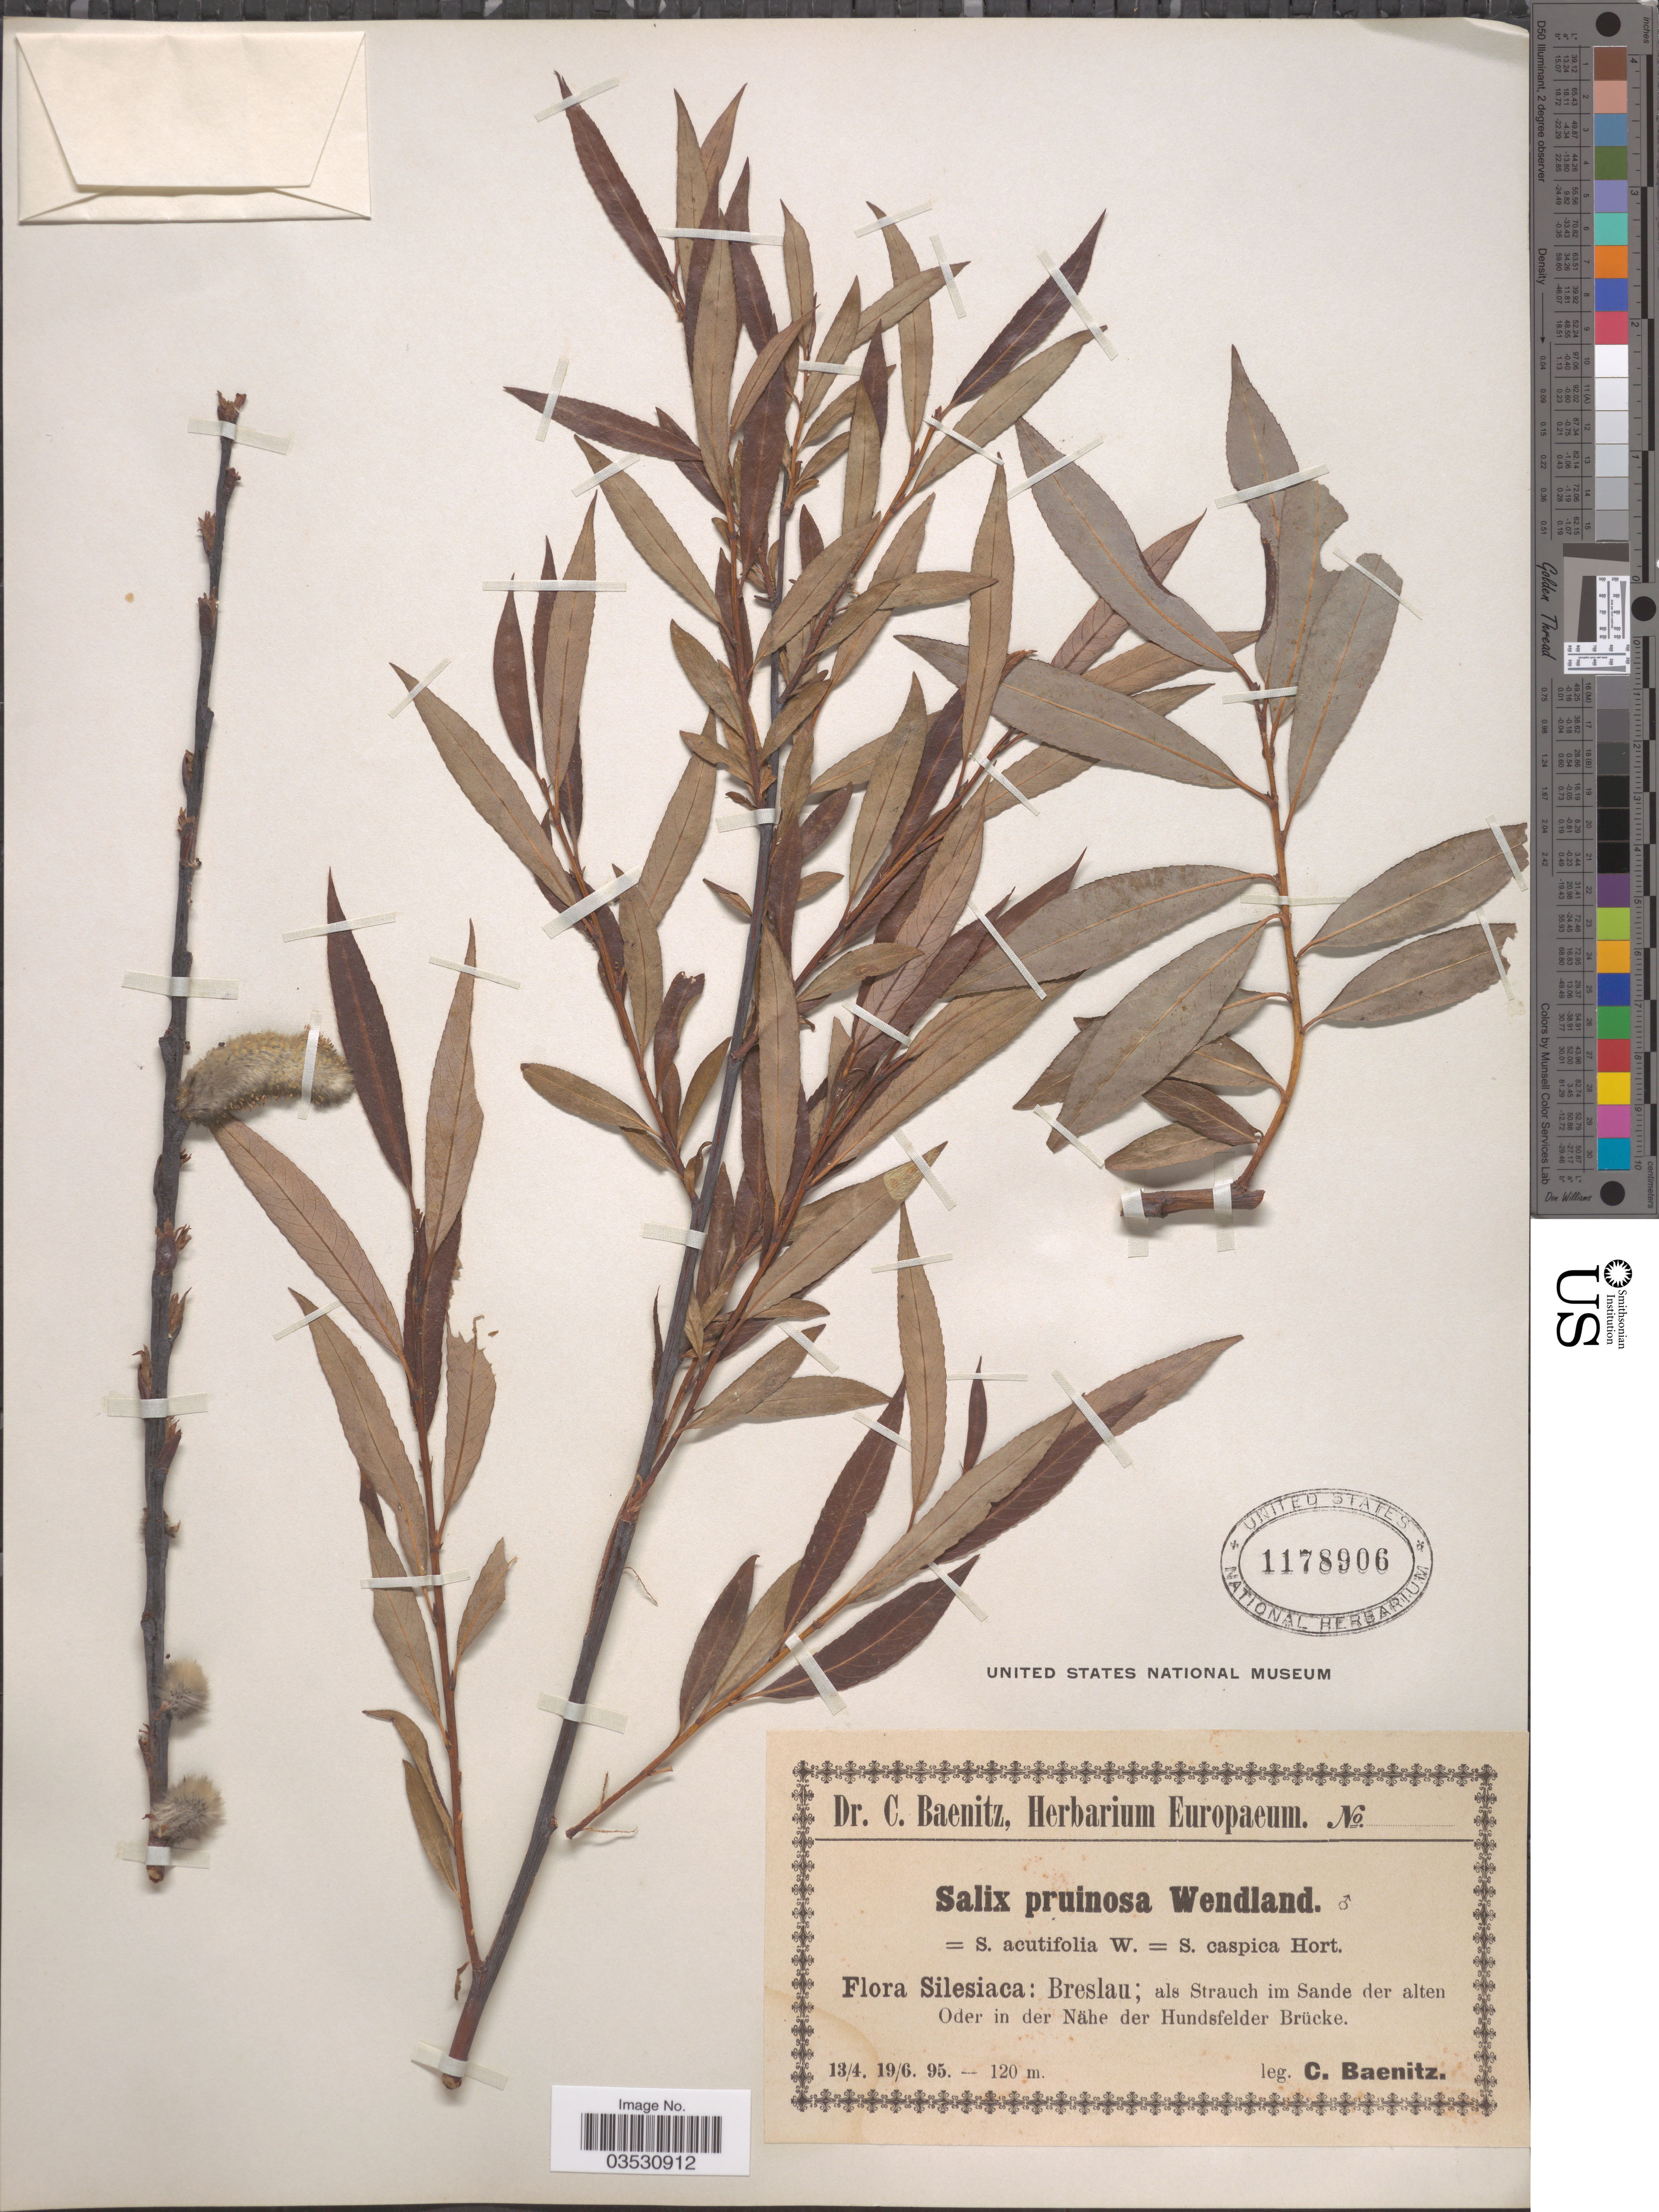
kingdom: Plantae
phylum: Tracheophyta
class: Magnoliopsida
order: Malpighiales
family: Salicaceae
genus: Salix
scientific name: Salix pruinosa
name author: Wendl. ex Rchb.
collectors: C. G. Baenitz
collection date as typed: Transcribed d/m/y: 13/4/95 to 19/6/95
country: Poland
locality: Silesiaca: Breslau; als Strauch im Sande der alten Oder in der Nähe der Hundsfelder Brücke.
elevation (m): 120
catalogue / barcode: US 1178906